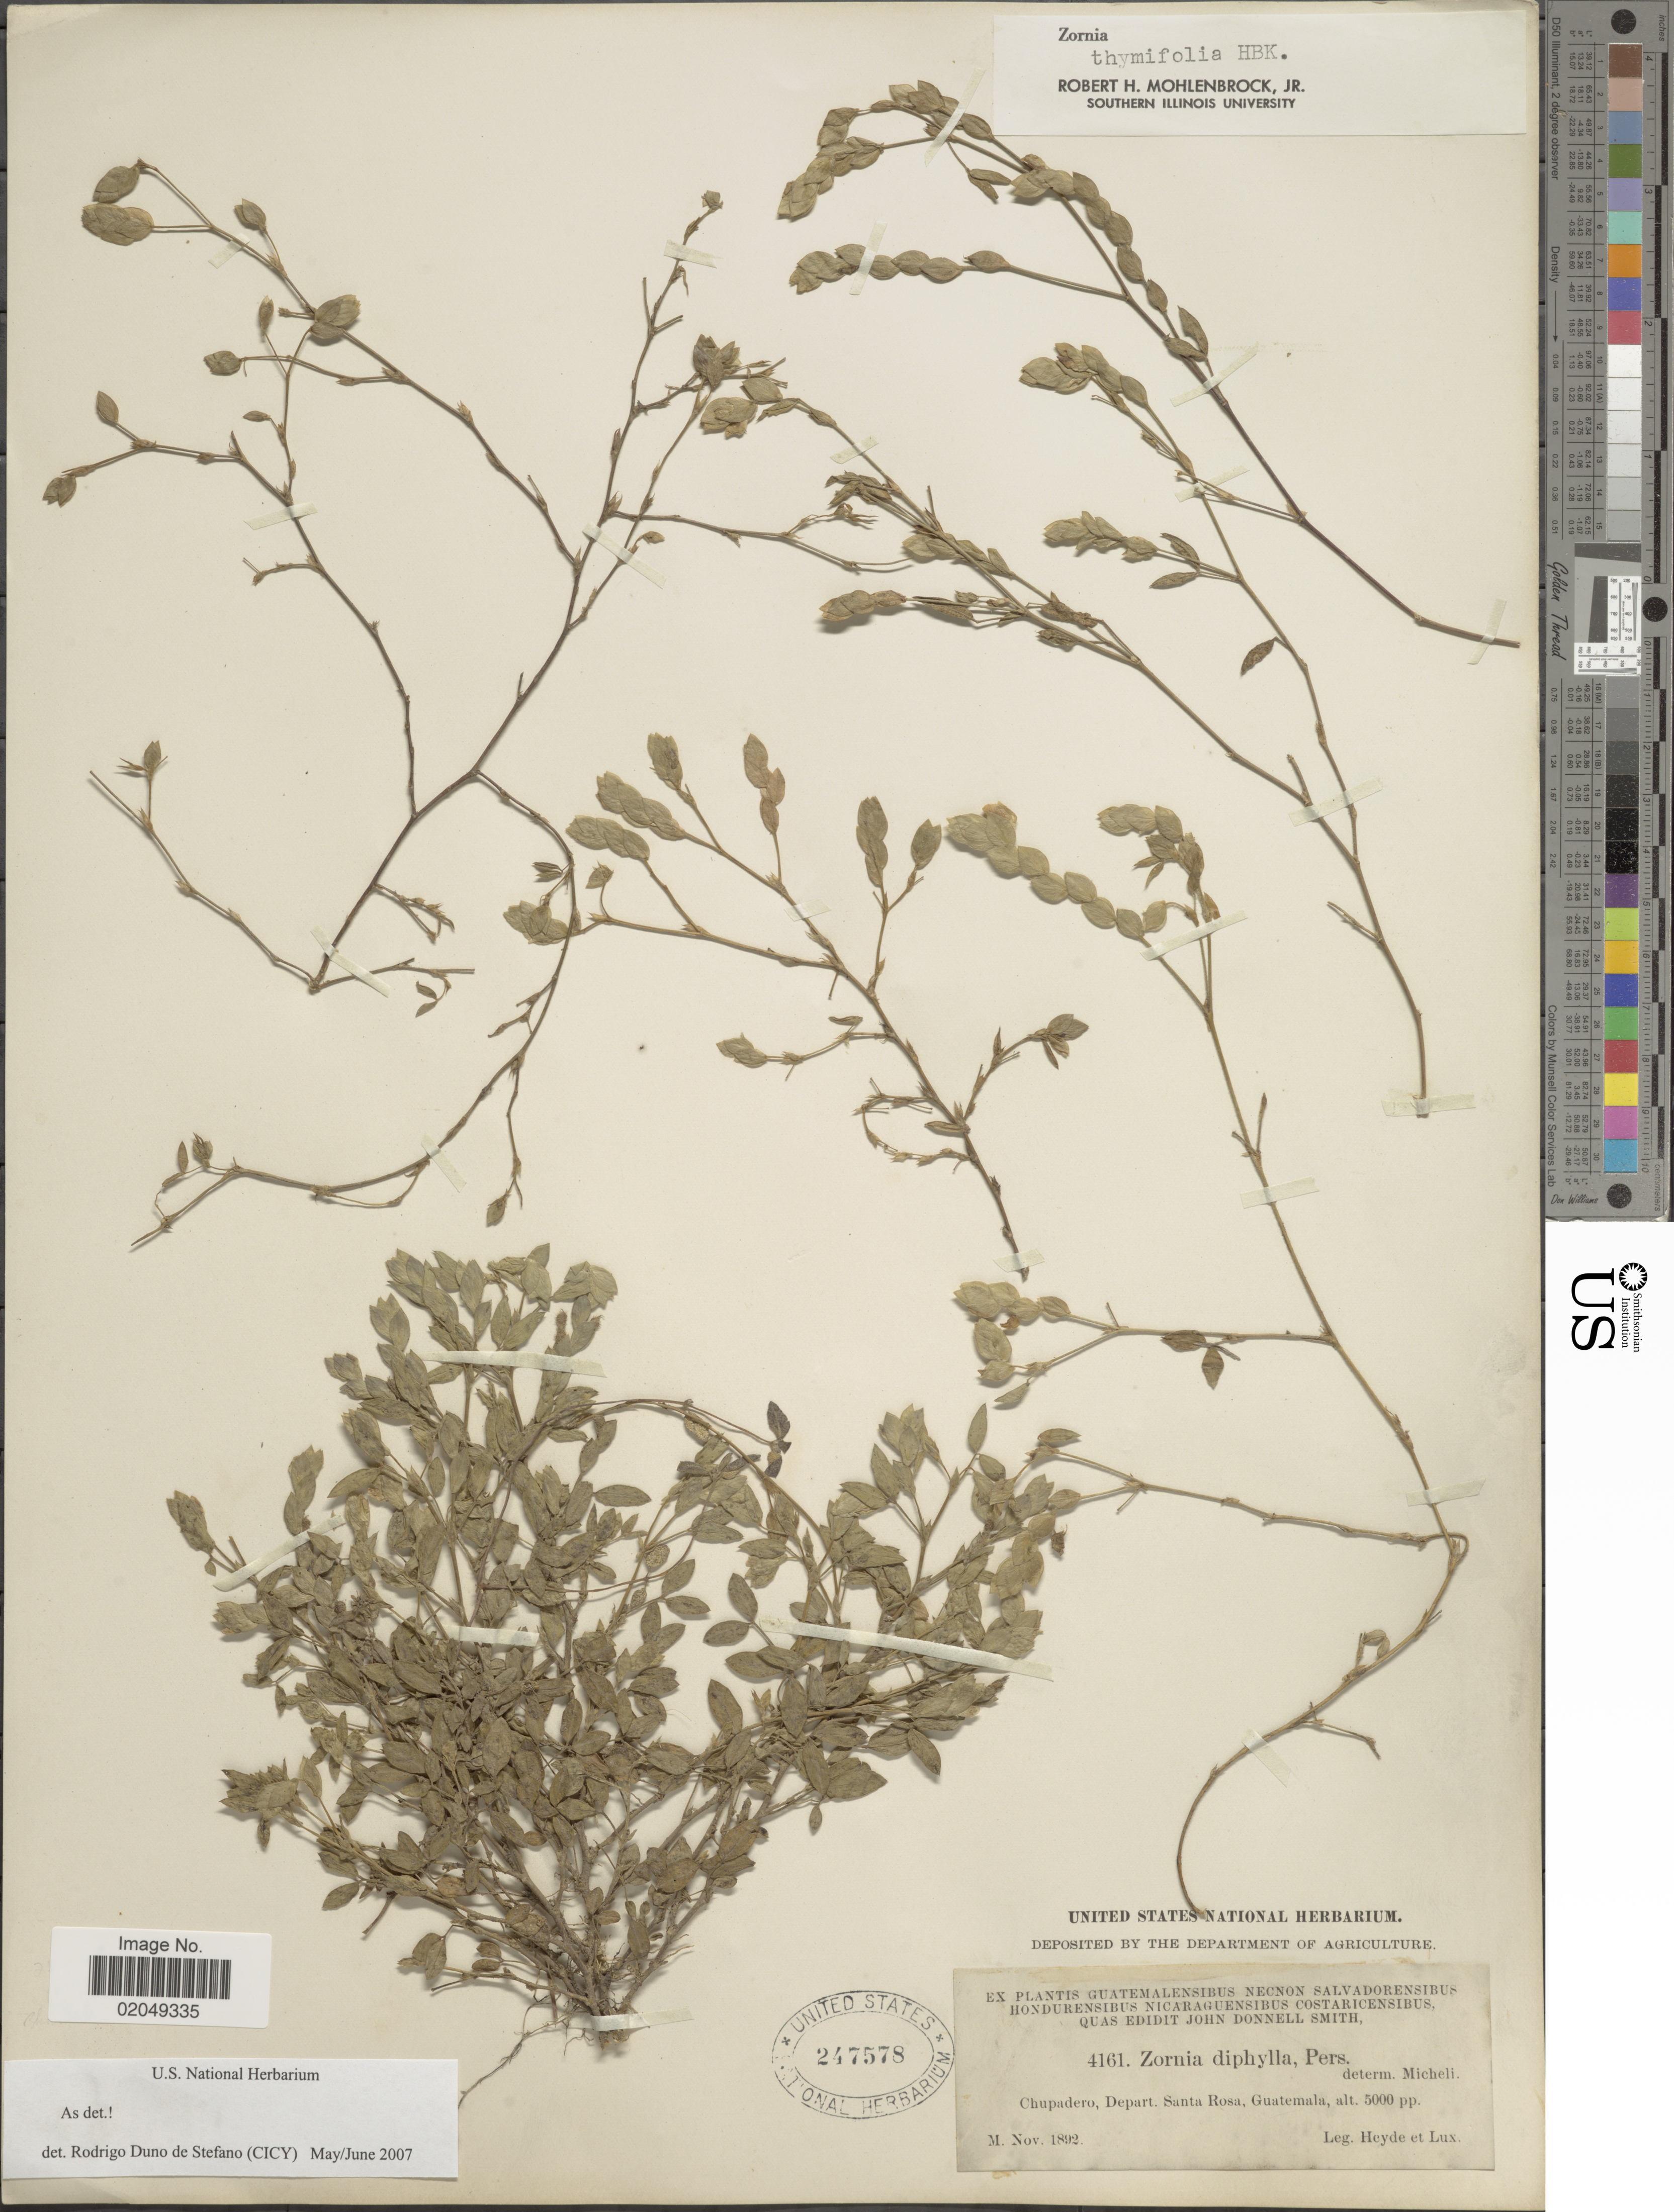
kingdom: Plantae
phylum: Tracheophyta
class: Magnoliopsida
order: Fabales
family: Fabaceae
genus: Zornia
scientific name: Zornia thymifolia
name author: Kunth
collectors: Heyde & Lux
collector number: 4161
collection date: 1892-11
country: Guatemala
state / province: Santa Rosa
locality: Chupadero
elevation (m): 1524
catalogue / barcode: US 247578